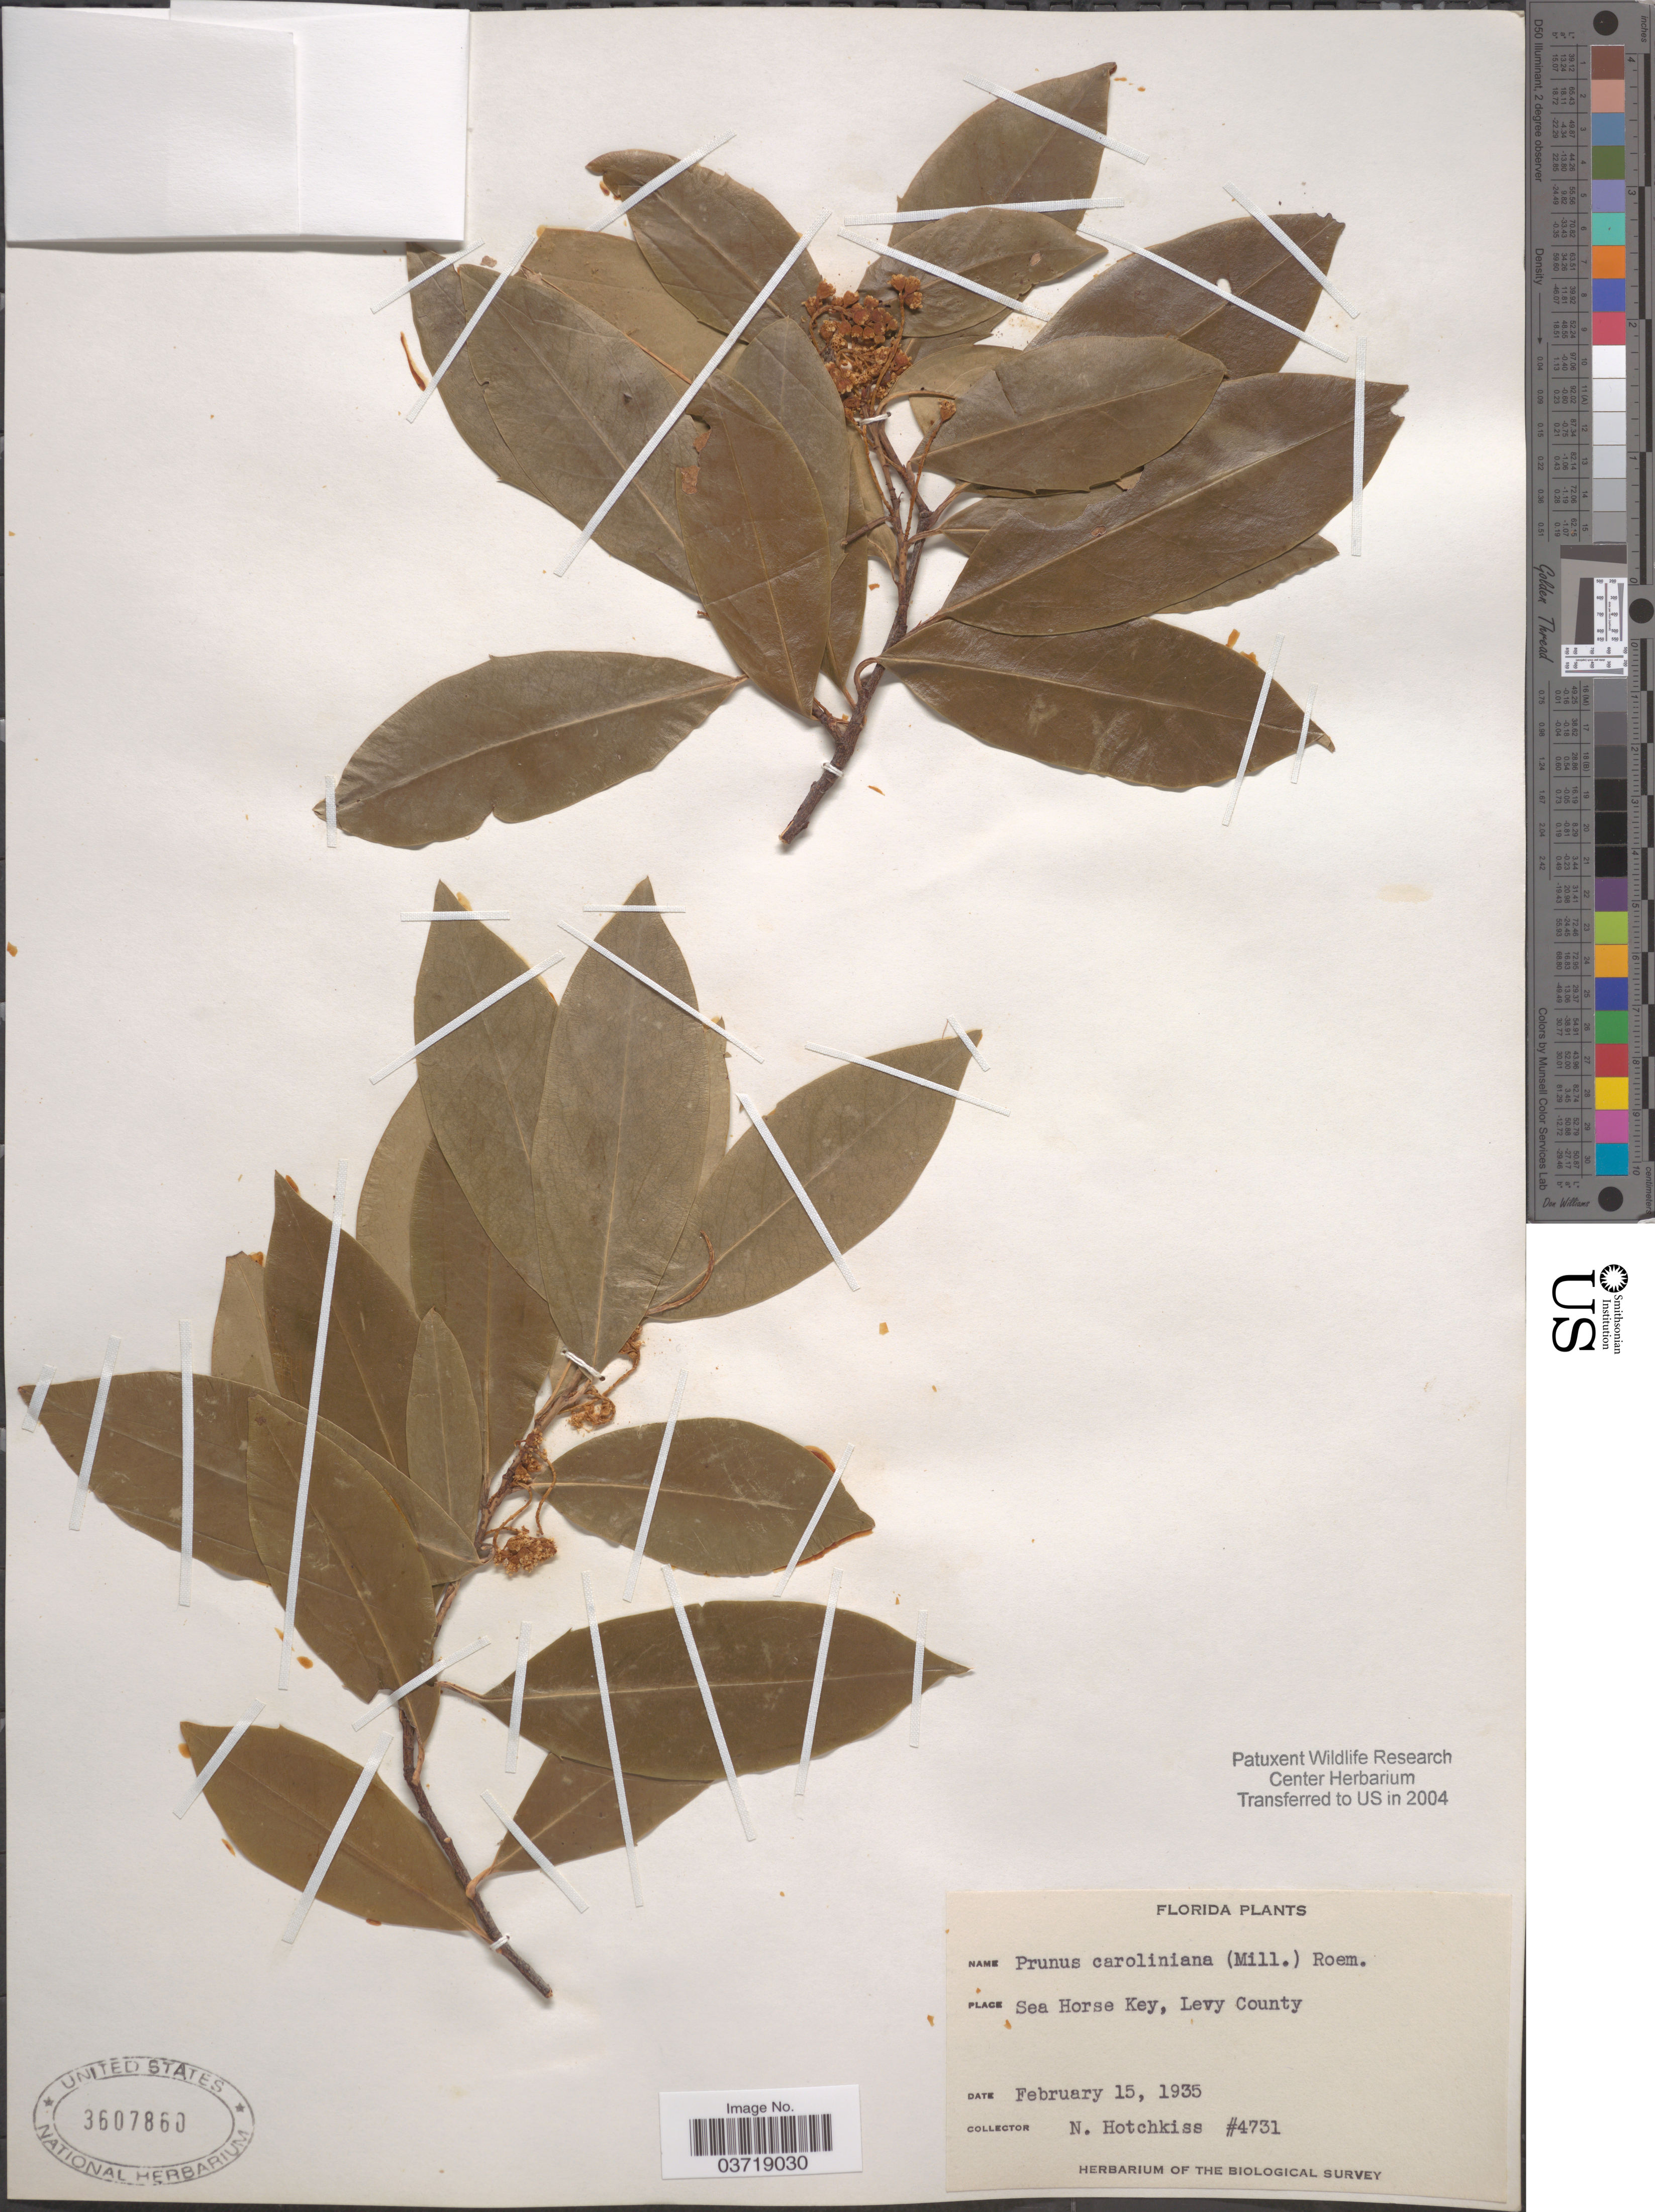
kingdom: Plantae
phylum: Tracheophyta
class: Magnoliopsida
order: Rosales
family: Rosaceae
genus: Prunus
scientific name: Prunus caroliniana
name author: (Mill.) Aiton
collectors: N. Hotchkiss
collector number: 4731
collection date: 1935-02-15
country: United States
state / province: Florida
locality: Sea Horse Key, Levy County.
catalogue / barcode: US 3607860